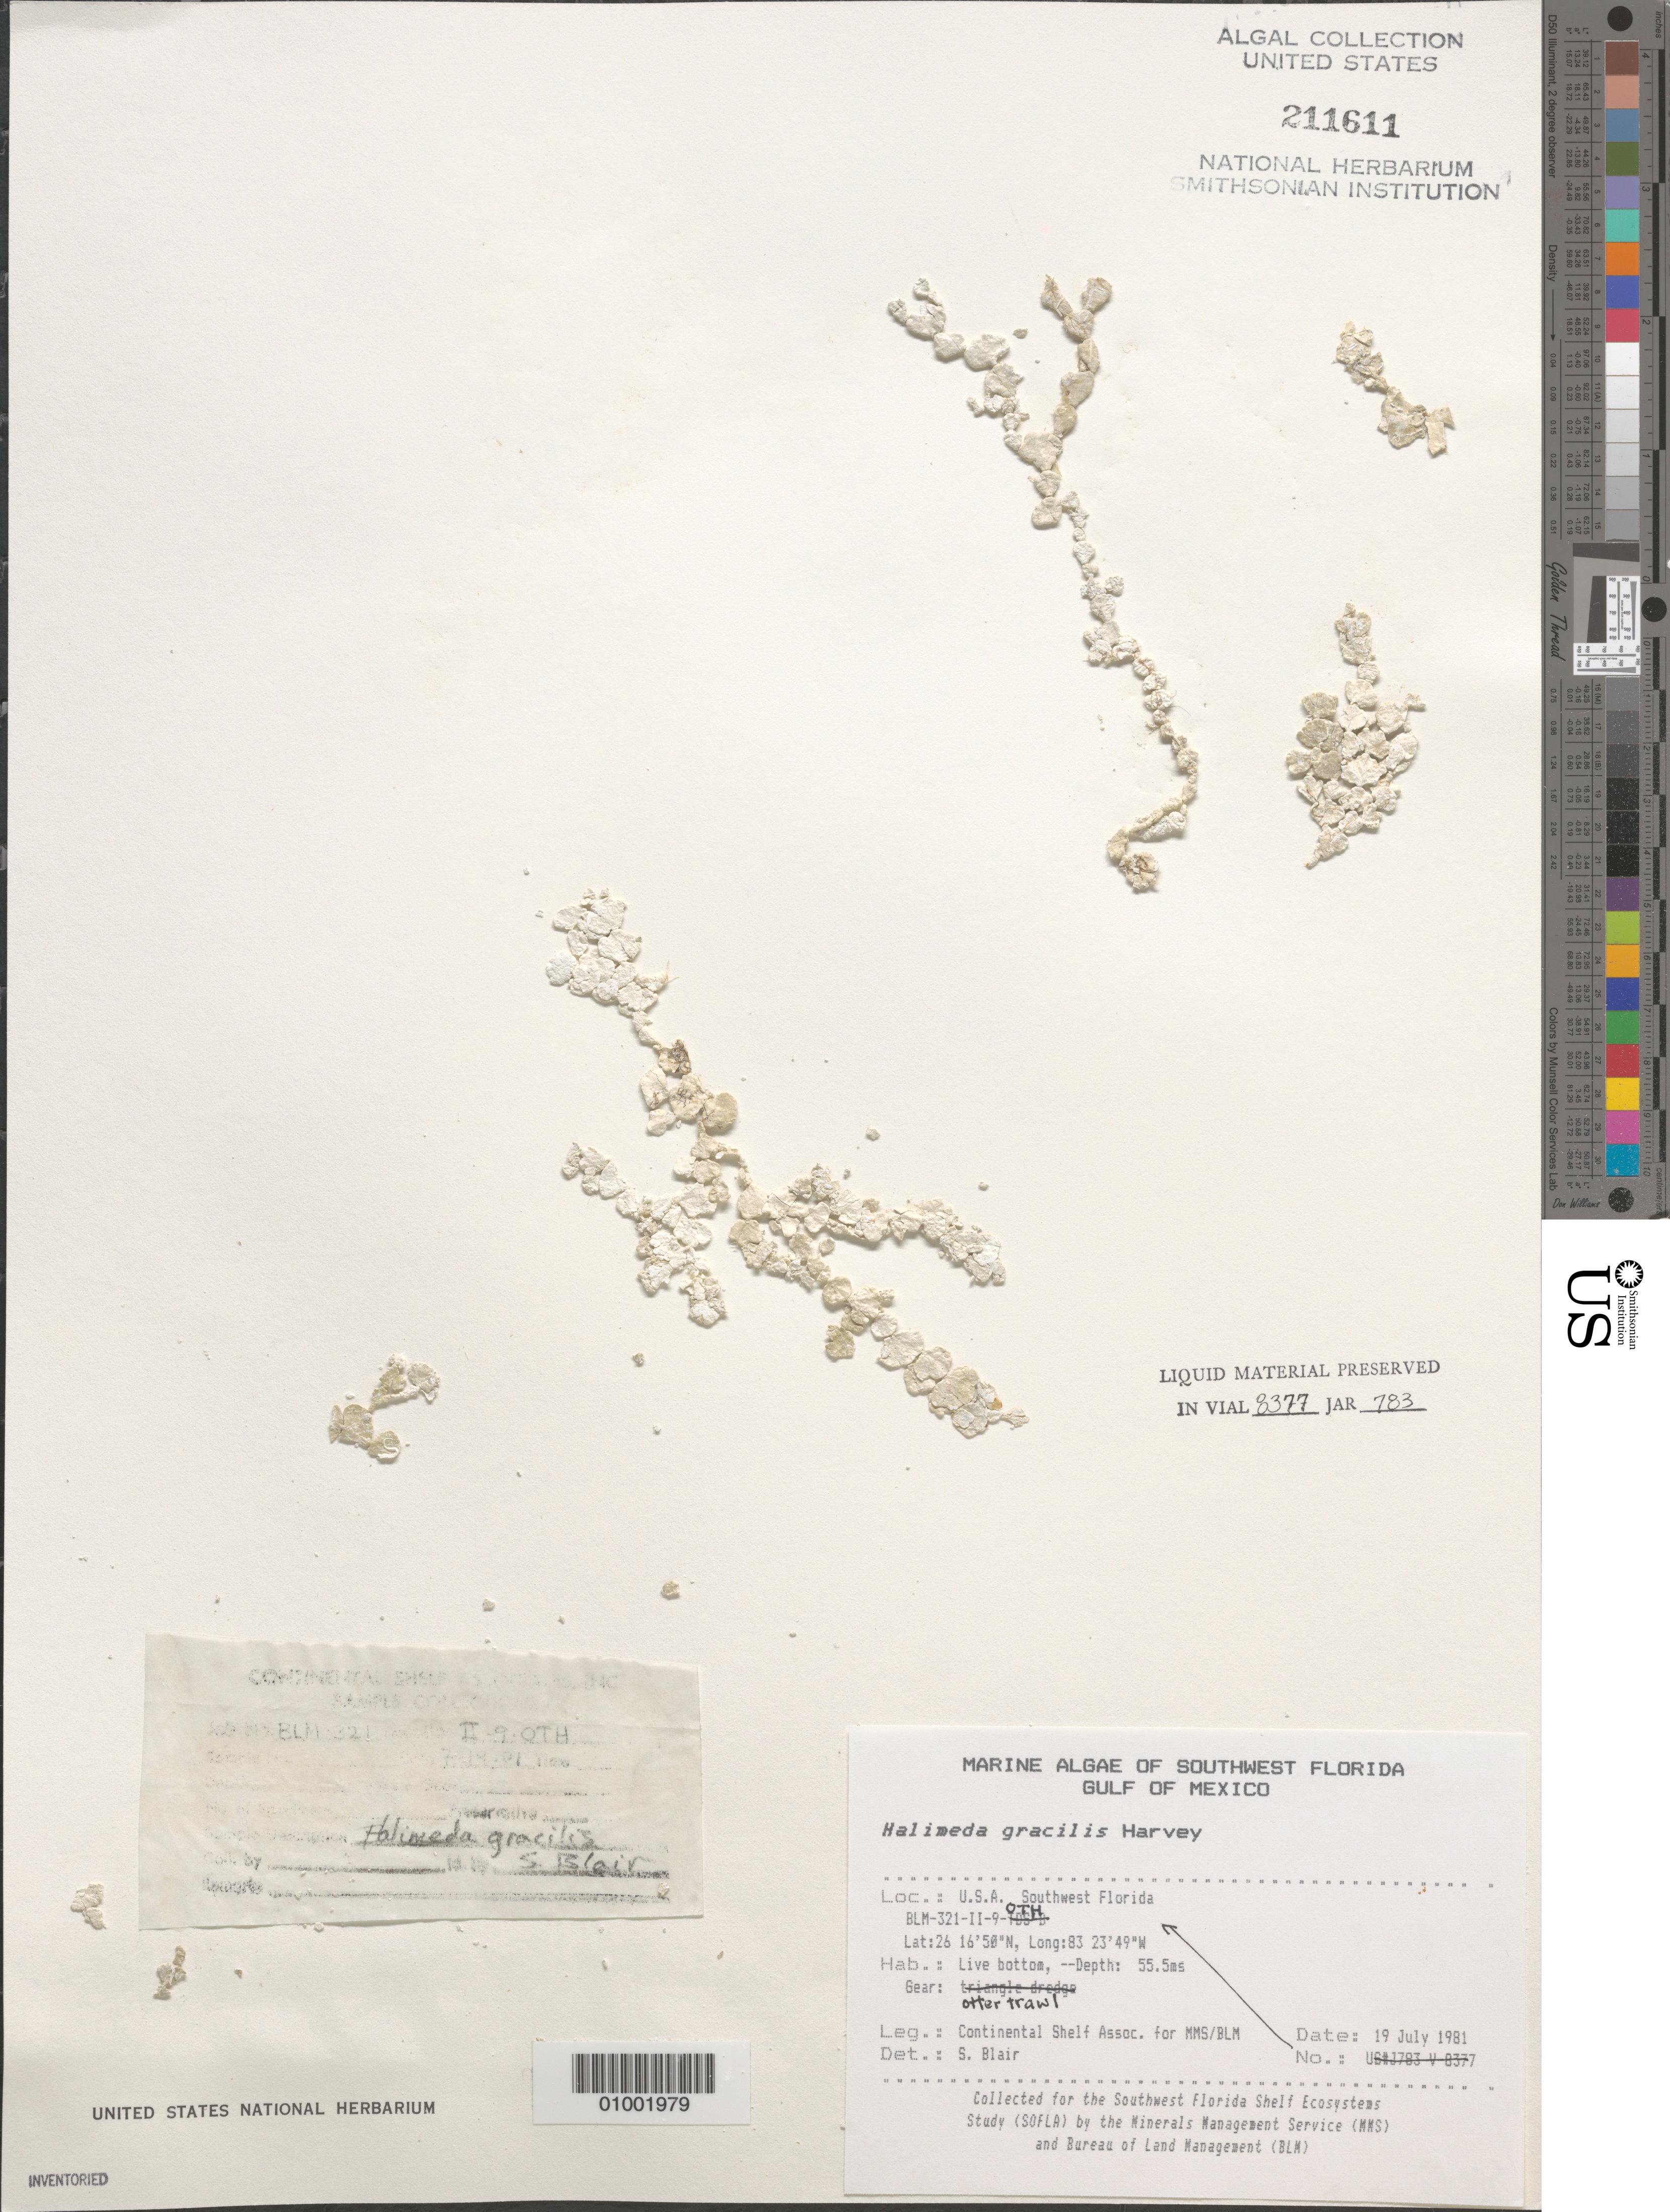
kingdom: Plantae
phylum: Chlorophyta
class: Ulvophyceae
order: Bryopsidales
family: Halimedaceae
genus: Halimeda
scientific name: Halimeda gracilis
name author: Harv. ex J. Agardh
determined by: Blair, S. M.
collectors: Continental Shelf Associates for the MMS/BLM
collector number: BLM-321-II-9-OTH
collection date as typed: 19 Jul 1981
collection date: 1981-07-19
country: United States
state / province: Florida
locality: Gulf of Mexico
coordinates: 26 16'50"N, 83 23'49"W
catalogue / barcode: US 211611